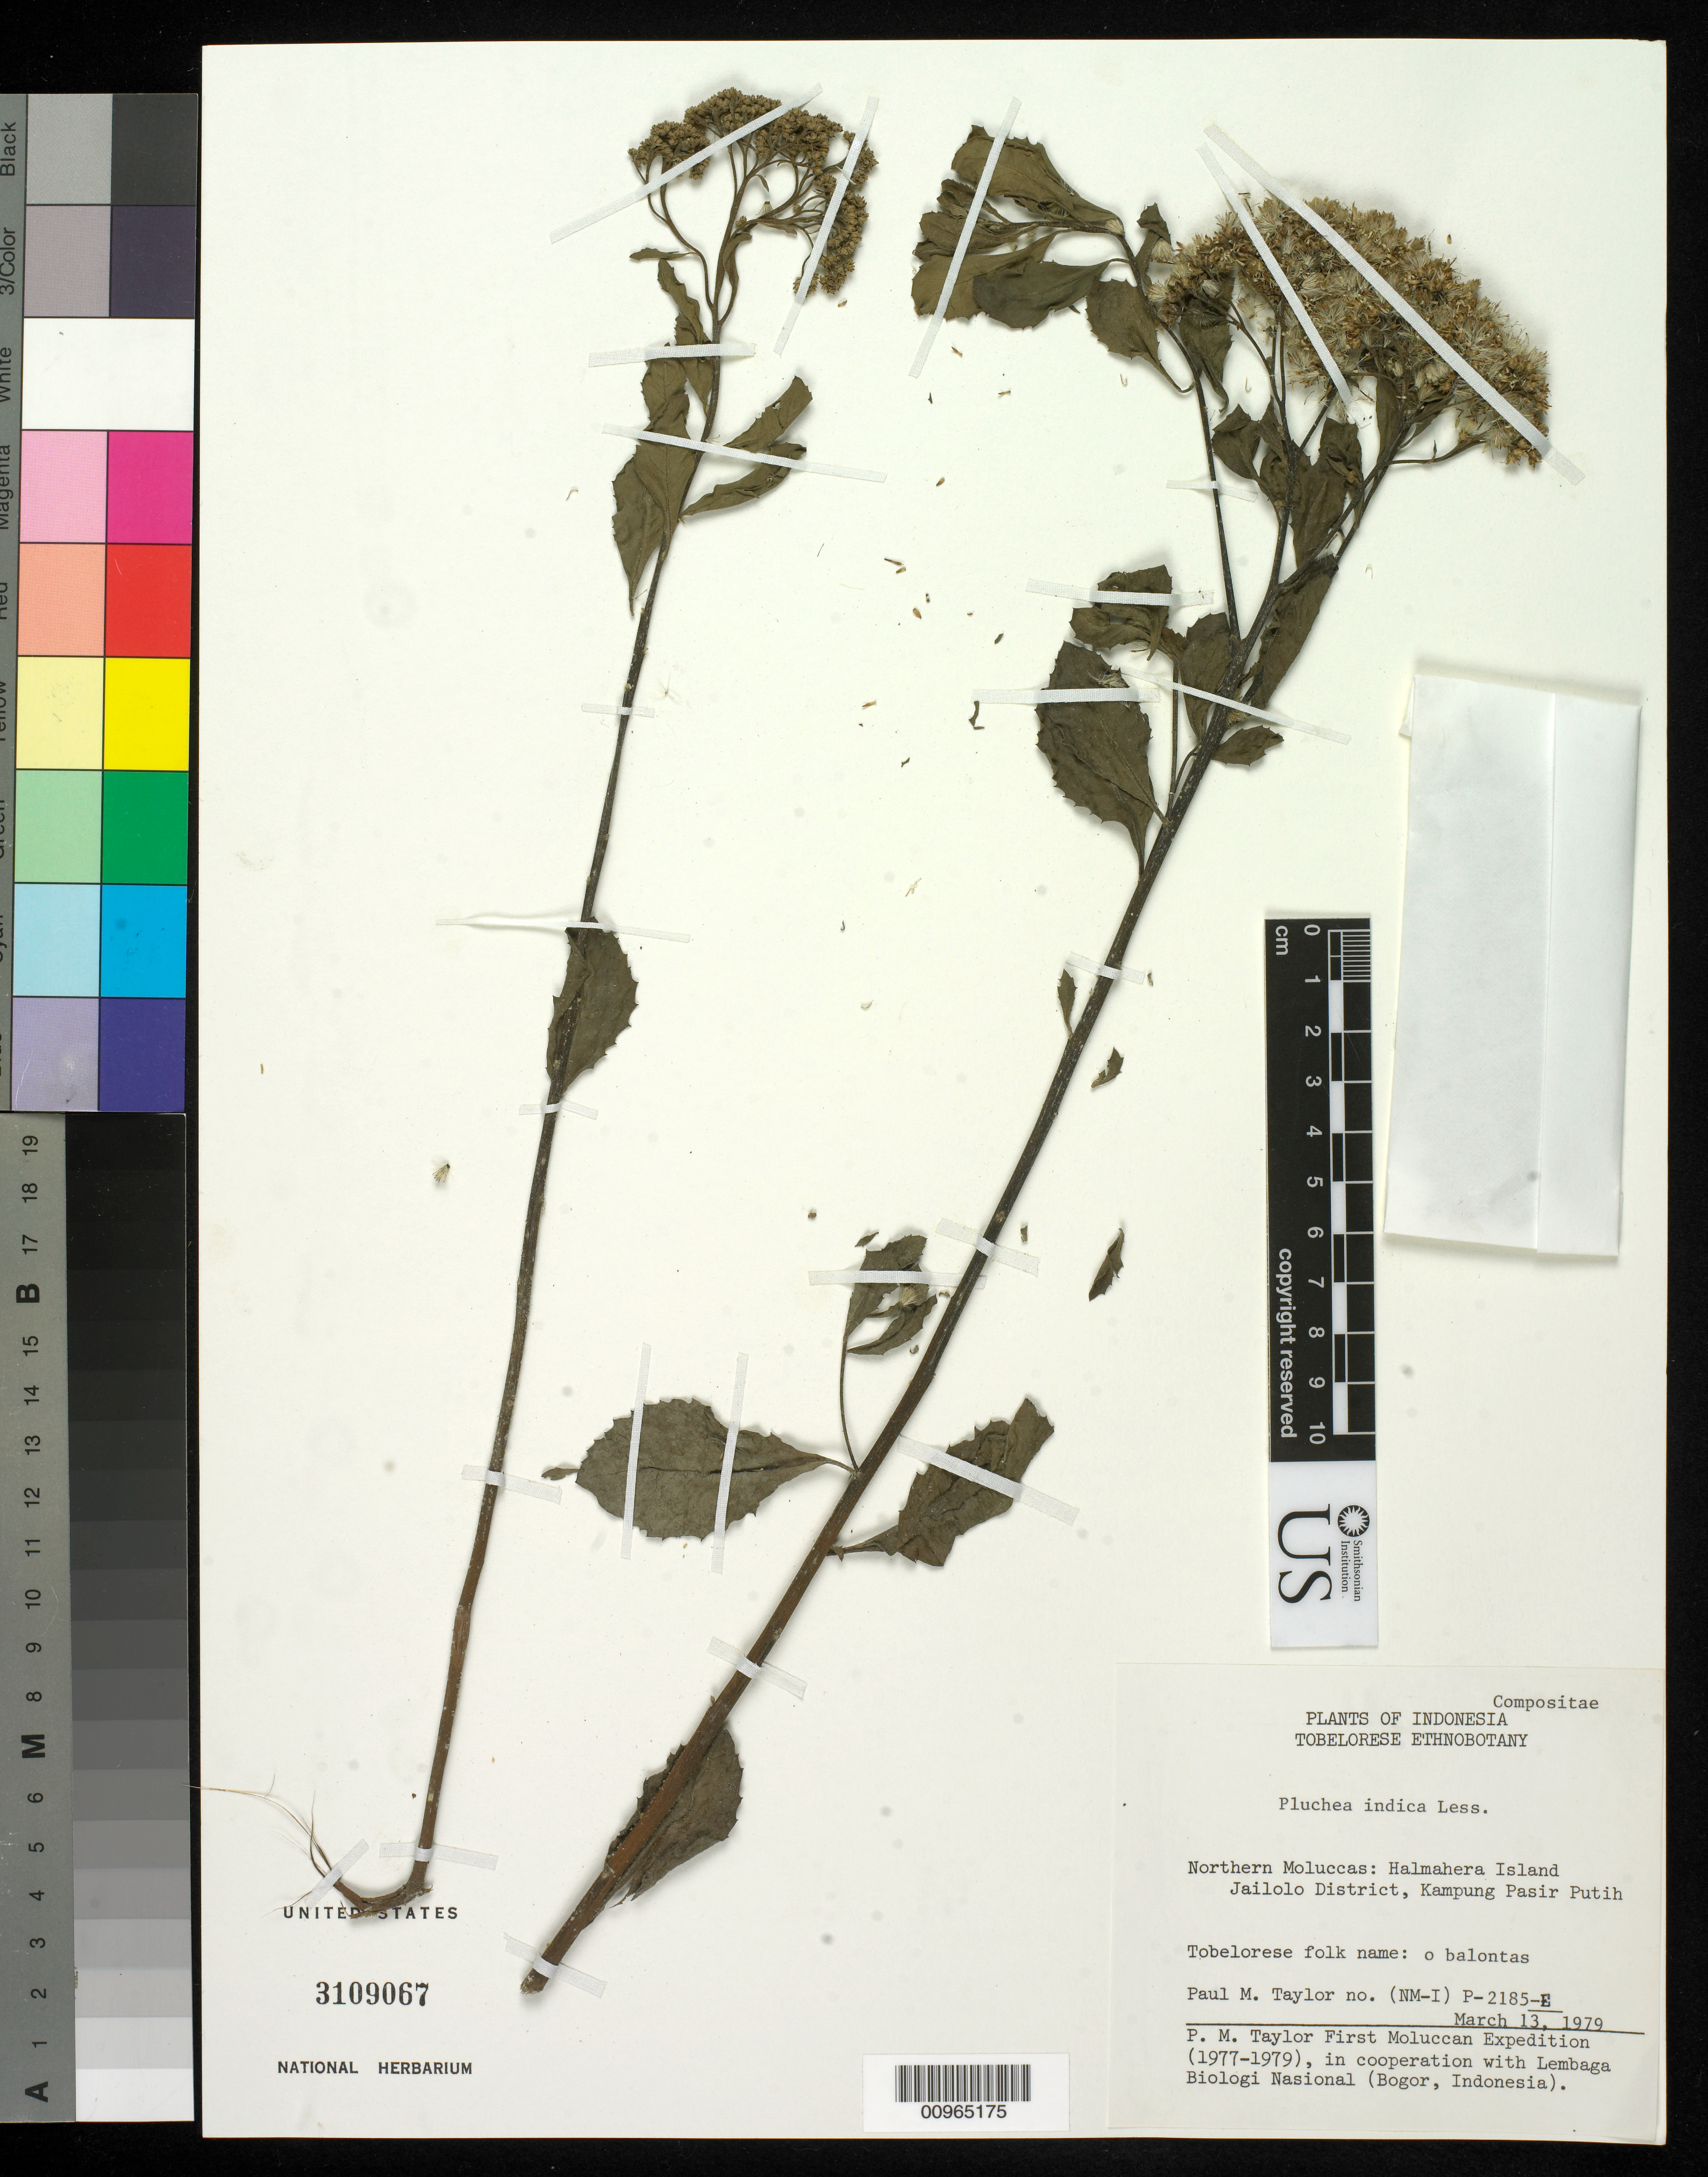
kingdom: Plantae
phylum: Tracheophyta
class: Magnoliopsida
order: Asterales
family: Asteraceae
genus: Pluchea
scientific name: Pluchea indica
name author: (L.) Less.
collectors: P. M. Taylor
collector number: P 2185 E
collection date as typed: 13 Mar 1979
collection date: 1979-03-13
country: Indonesia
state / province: Maluku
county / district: Maluku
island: Halmahera I.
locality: Jailolo District, Kampung Pasir Putih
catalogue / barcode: US 3109067